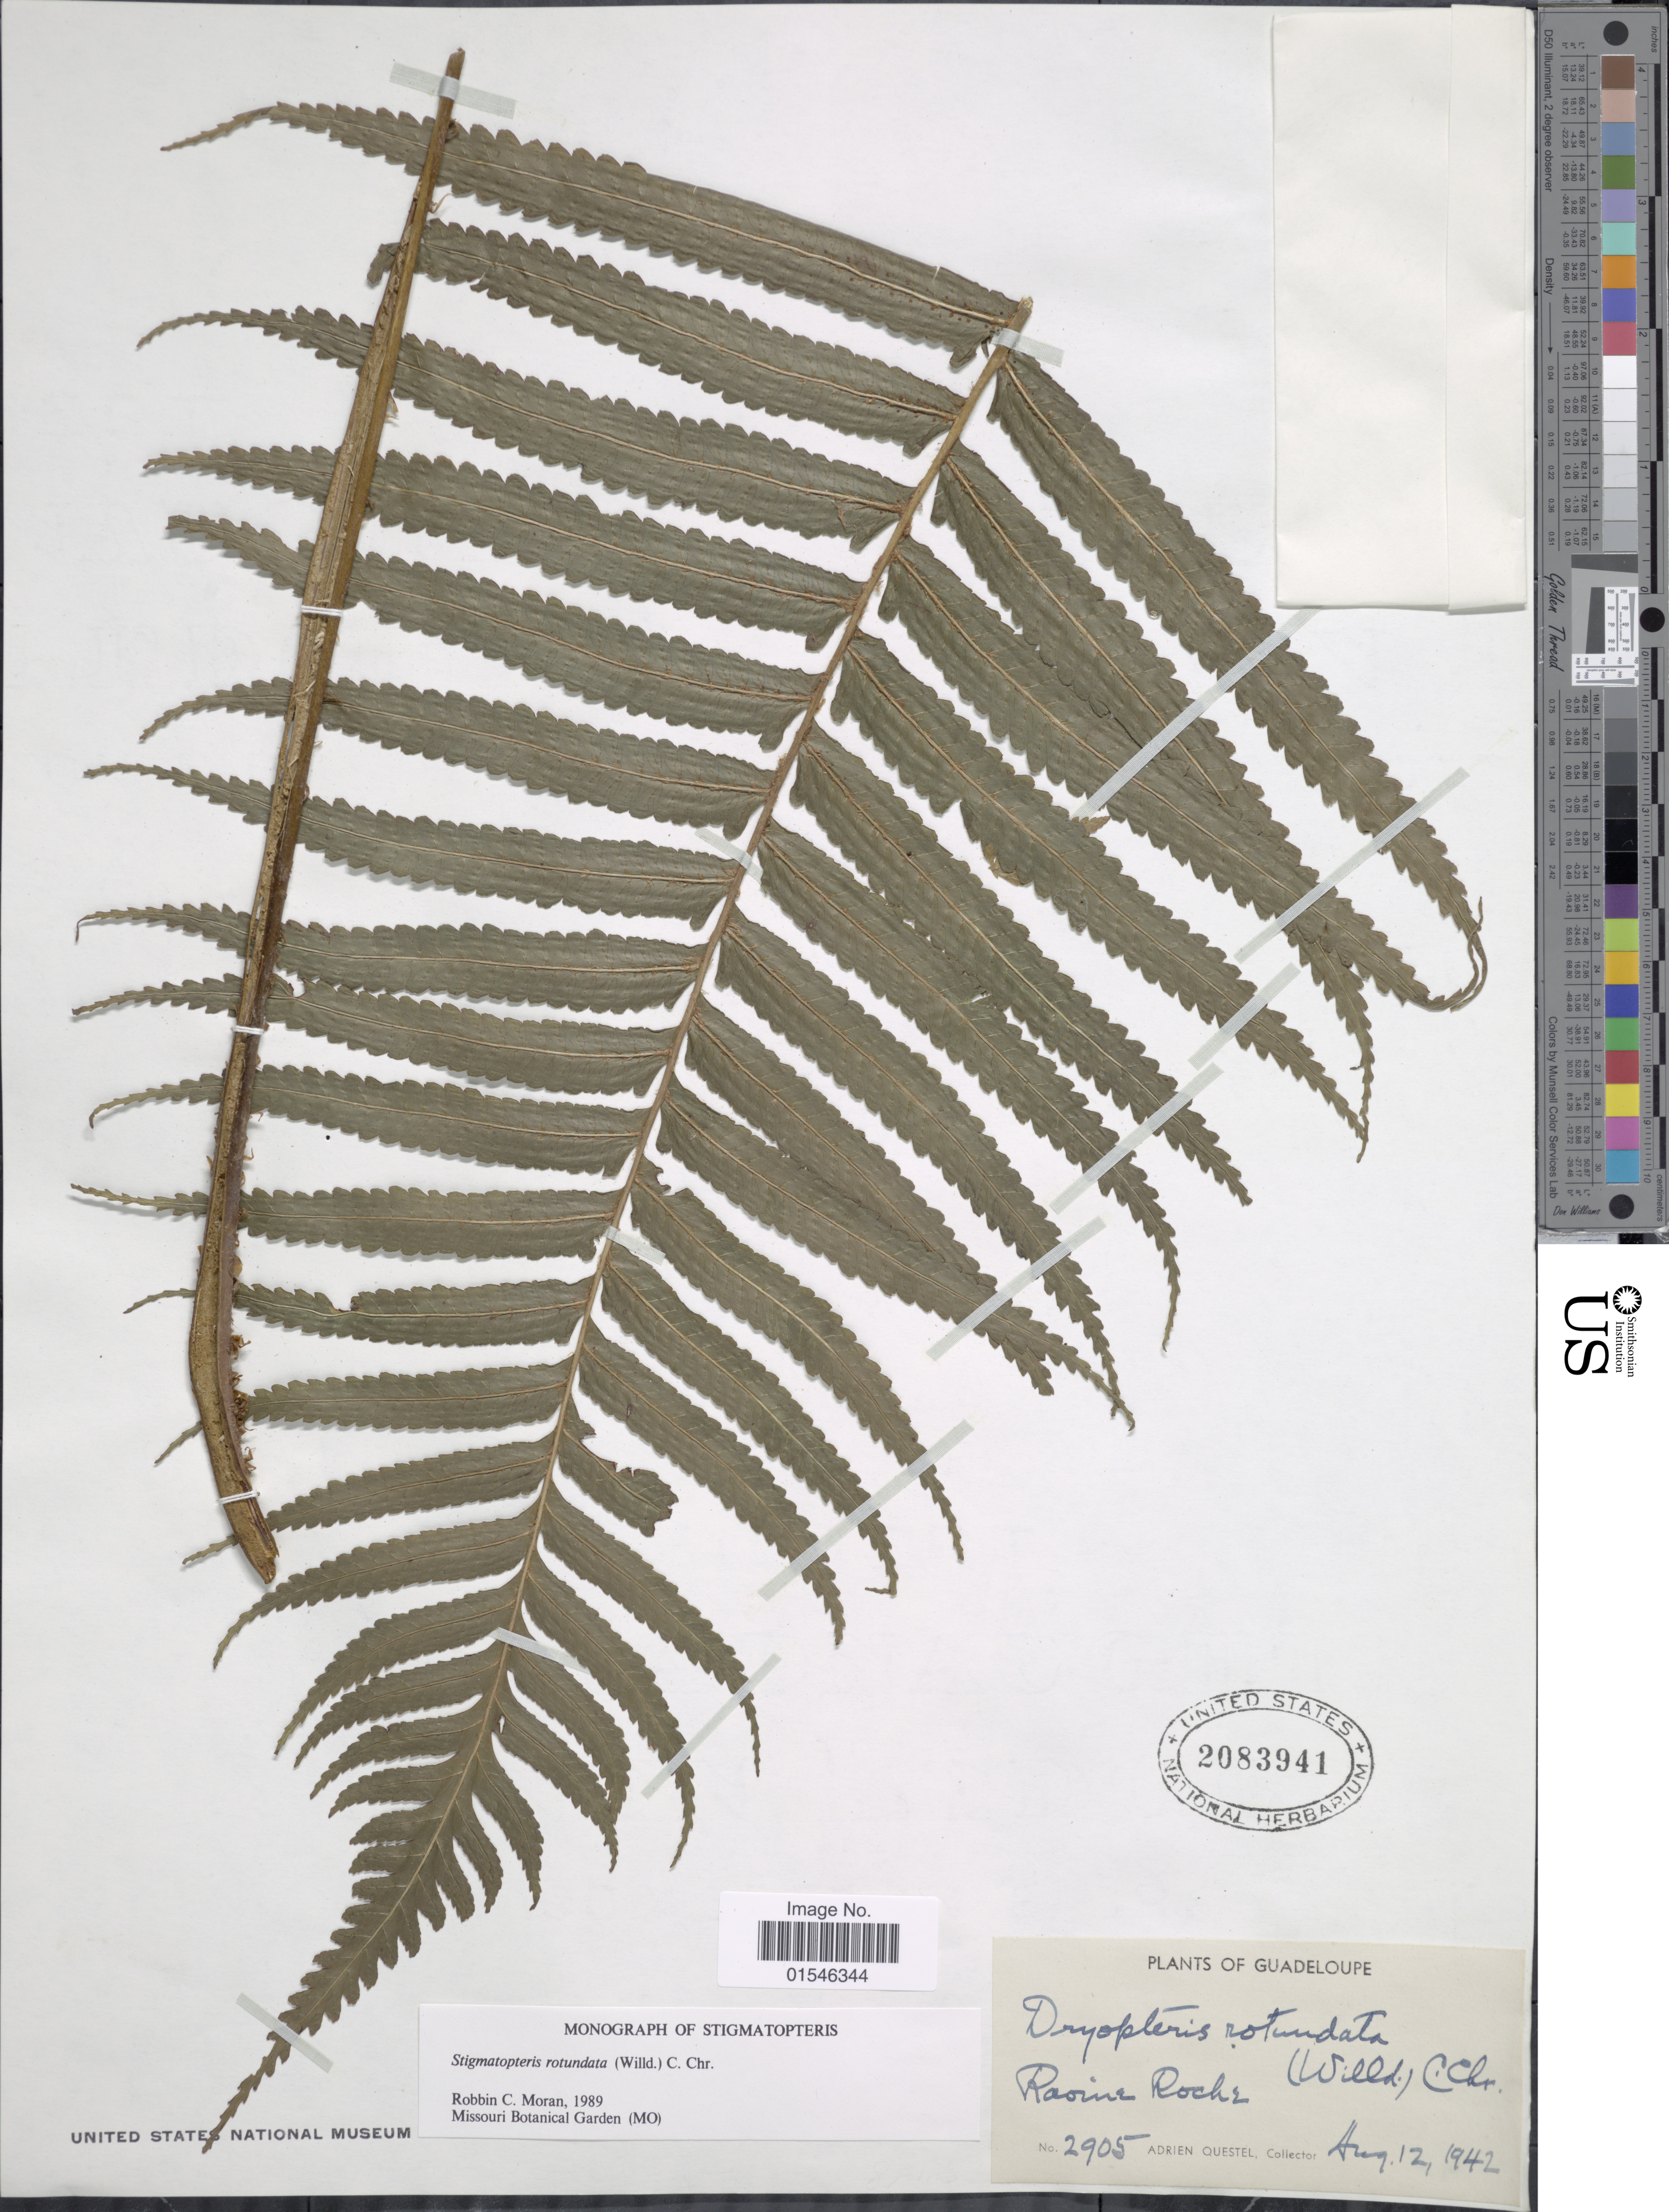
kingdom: Plantae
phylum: Tracheophyta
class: Polypodiopsida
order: Polypodiales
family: Dryopteridaceae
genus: Stigmatopteris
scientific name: Stigmatopteris rotundata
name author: (Willd.) C. Chr.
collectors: A. Questel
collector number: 2905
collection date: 1942-08-12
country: Guadeloupe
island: Leeward Is.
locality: Ravine Rocks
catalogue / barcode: US 2083941